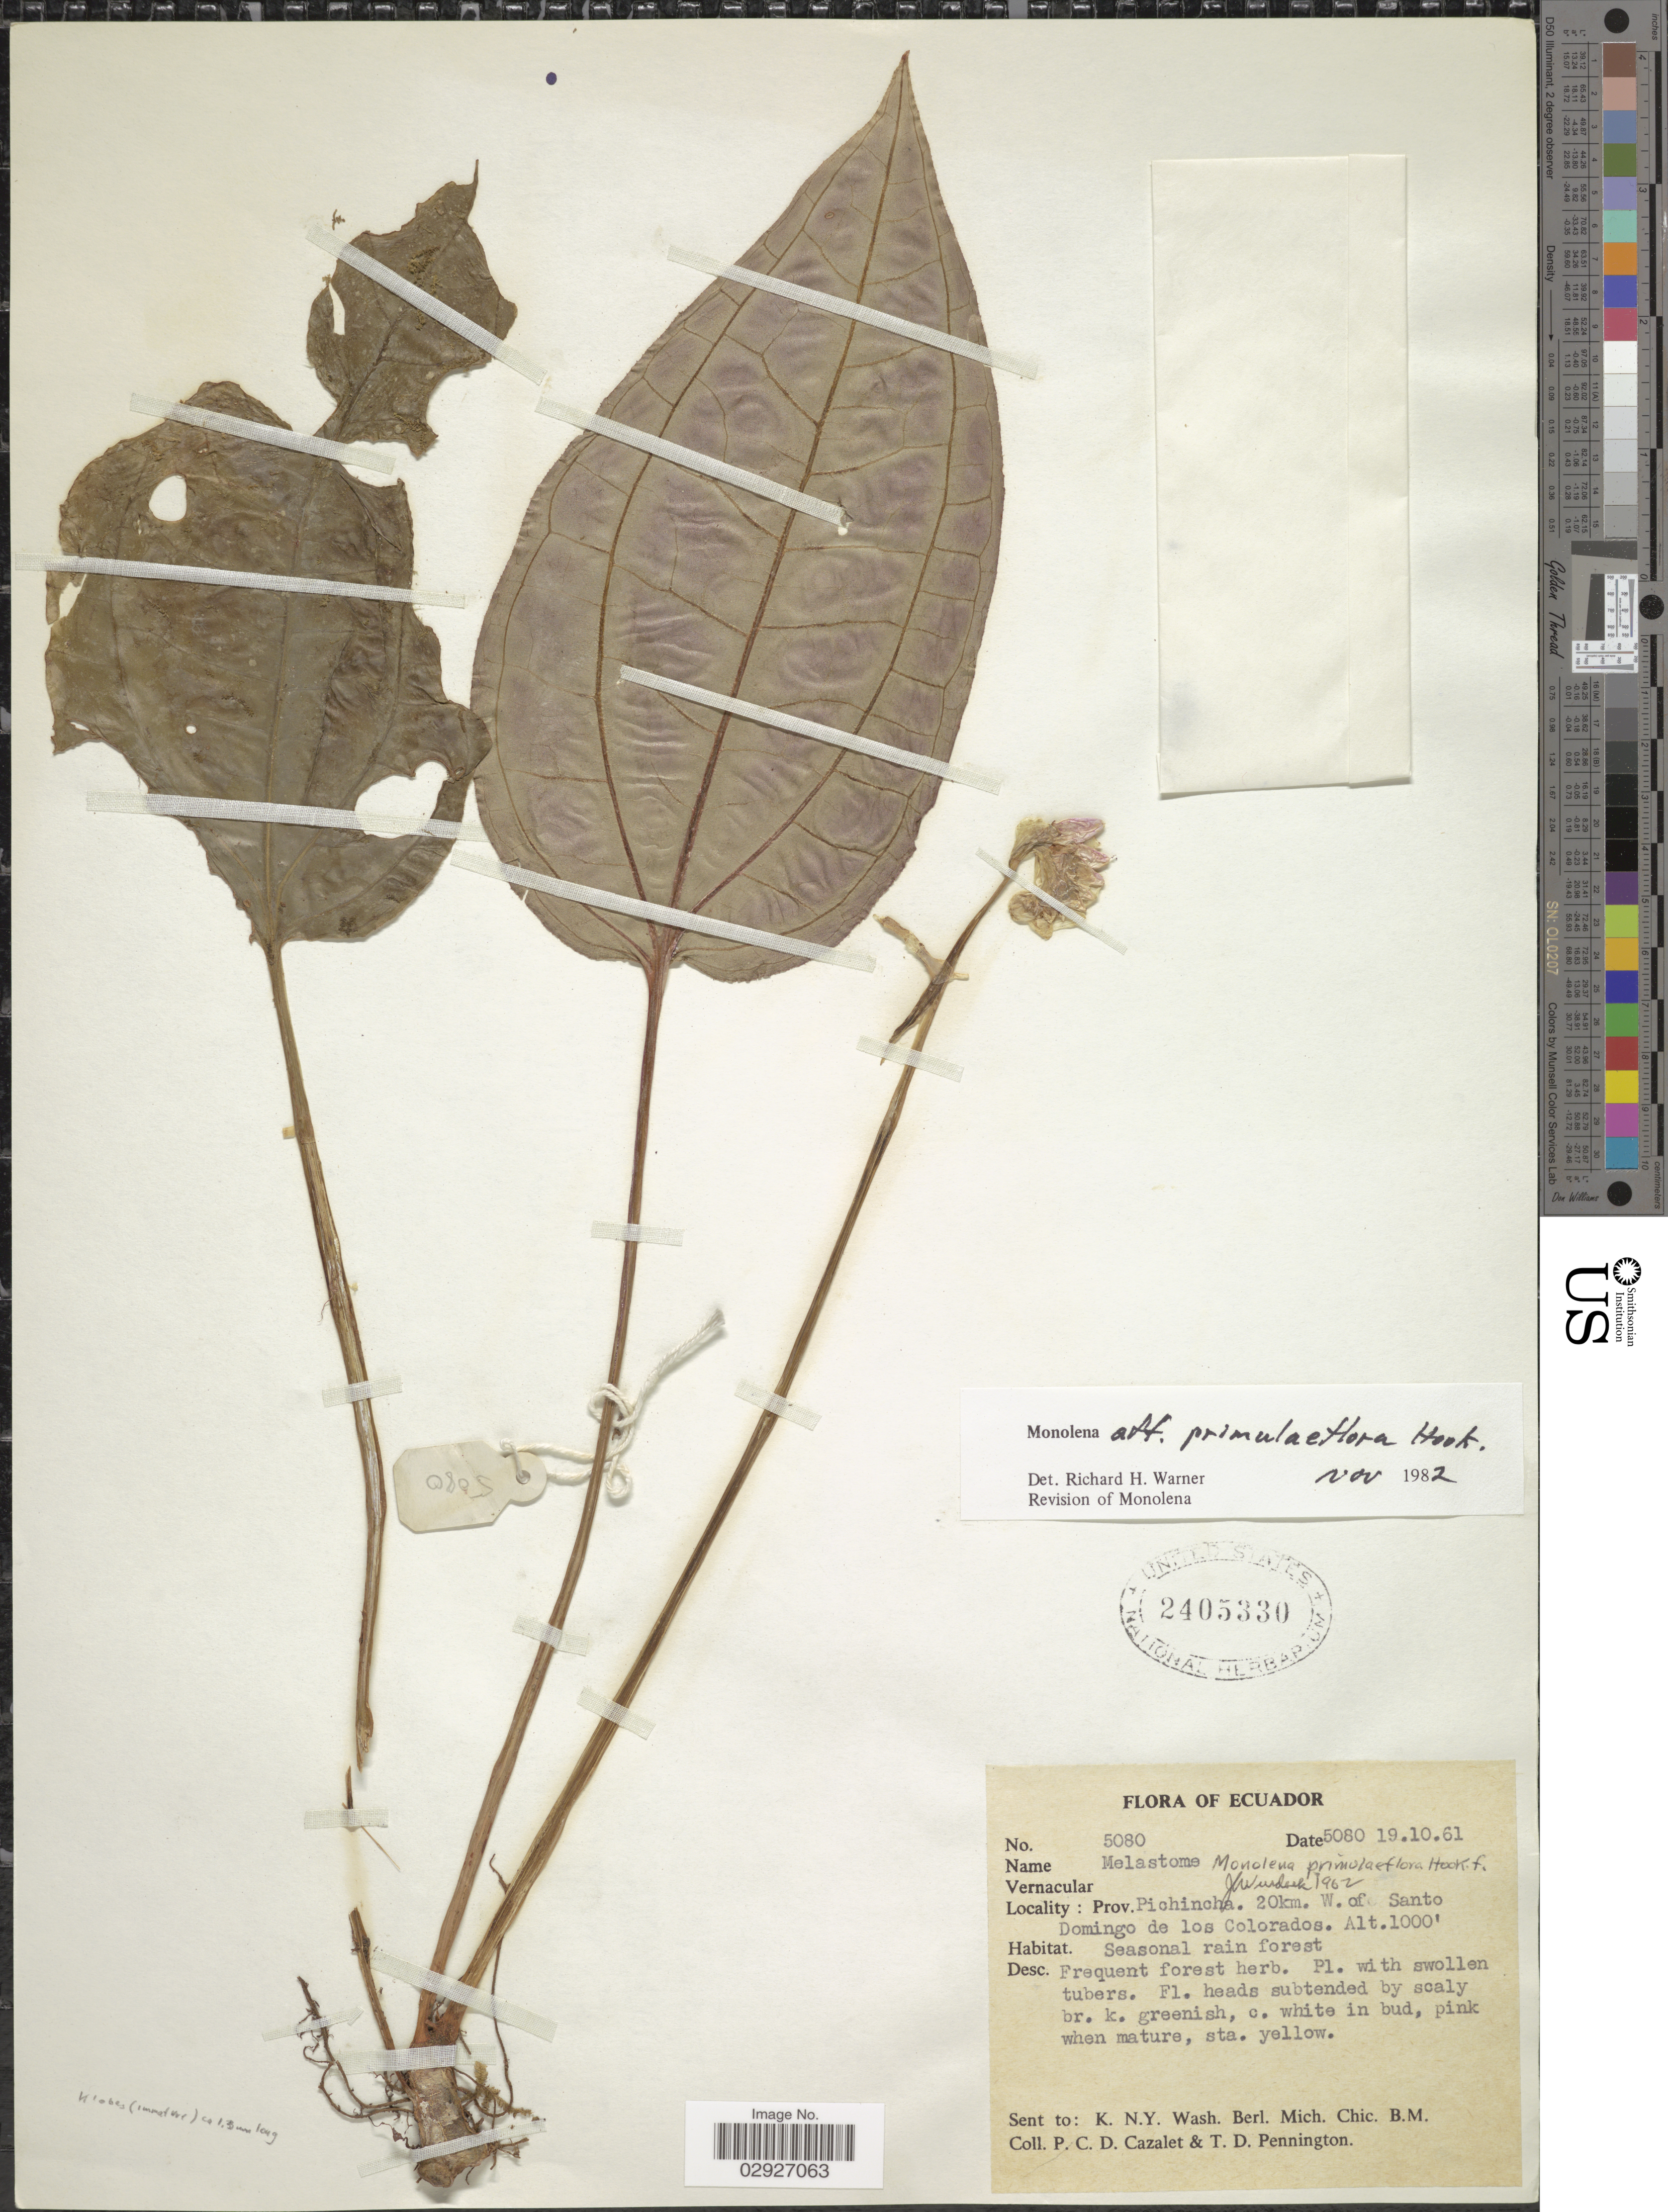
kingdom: Plantae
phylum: Tracheophyta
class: Magnoliopsida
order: Myrtales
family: Melastomataceae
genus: Monolena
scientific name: Monolena primuliflora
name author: Hook. f.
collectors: P. C. D. Cazalet & T. D. Pennington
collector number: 5080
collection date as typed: Transcribed d/m/y: 19/10/61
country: Ecuador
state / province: Pichincha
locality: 20 km. W. of Santo Domingo de los Colorados.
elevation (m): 305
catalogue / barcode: US 2405330